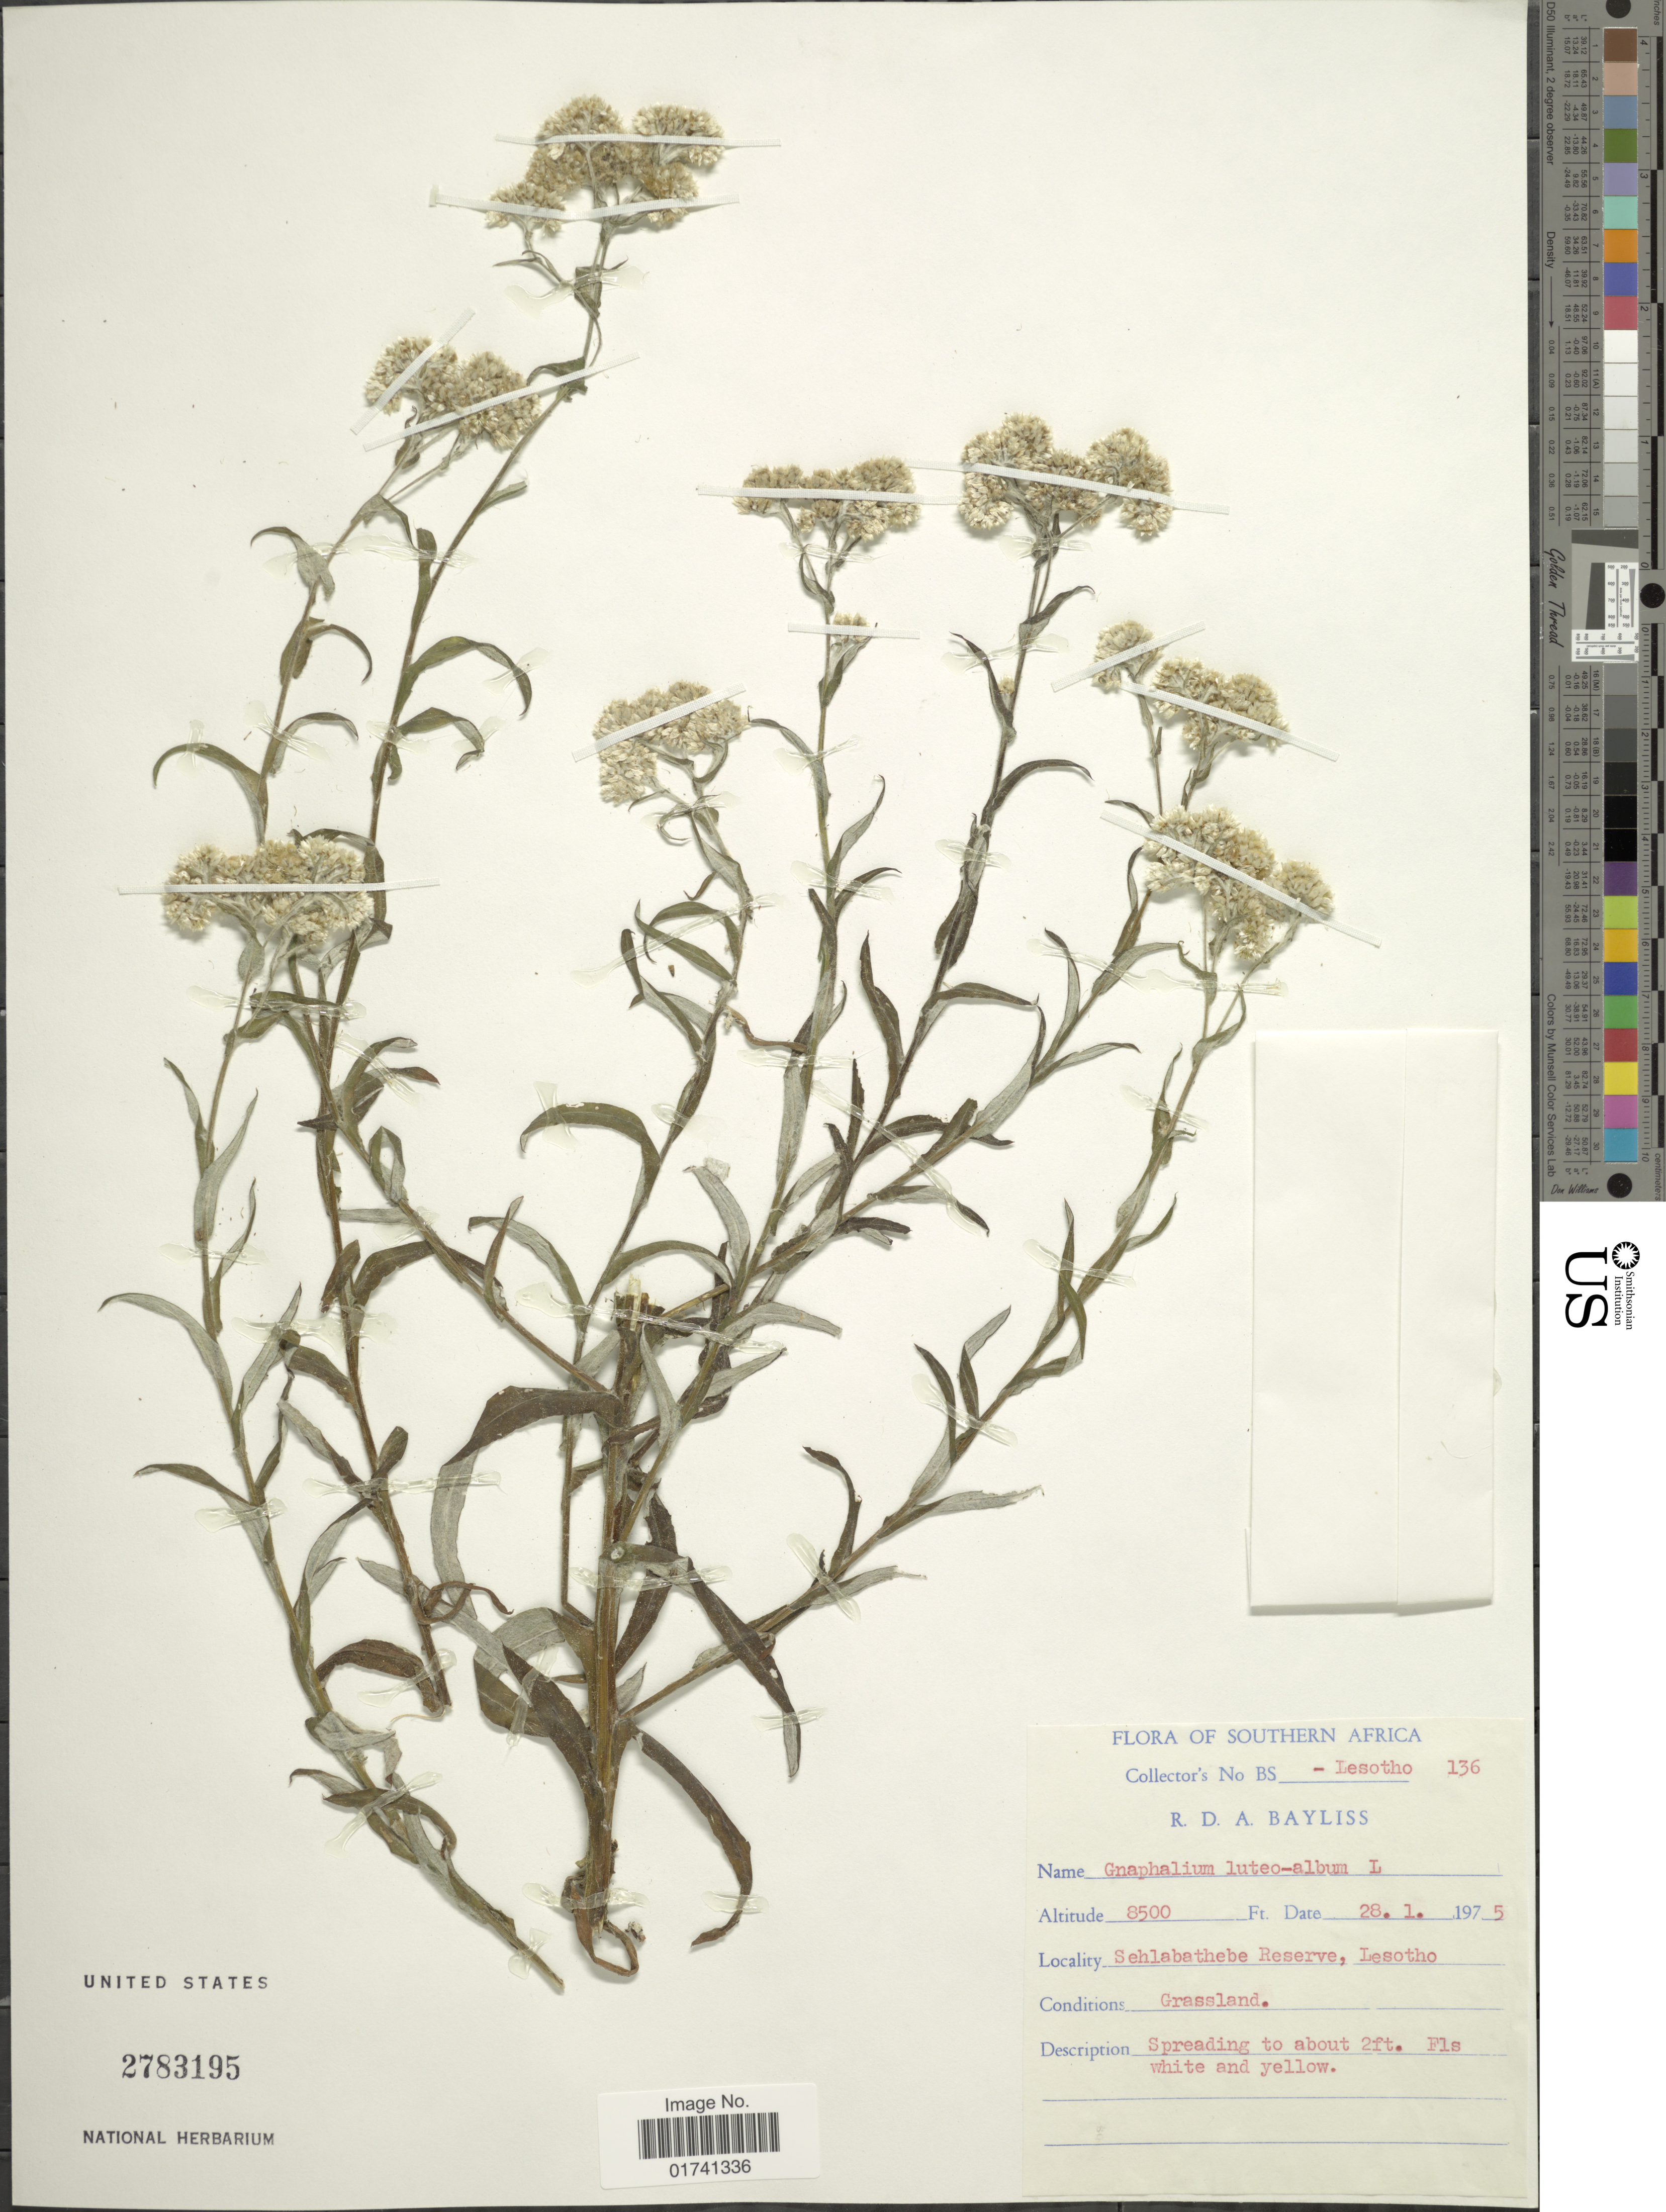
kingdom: Plantae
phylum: Tracheophyta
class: Magnoliopsida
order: Asterales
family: Asteraceae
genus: Laphangium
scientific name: Laphangium luteoalbum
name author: (L.) Tzvelev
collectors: R. Bayliss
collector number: BS-Lesotho 136?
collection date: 1975-01-28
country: South Africa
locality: Sehlabathebe Reserve, Lesotho.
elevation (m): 2591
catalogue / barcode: US 2783195